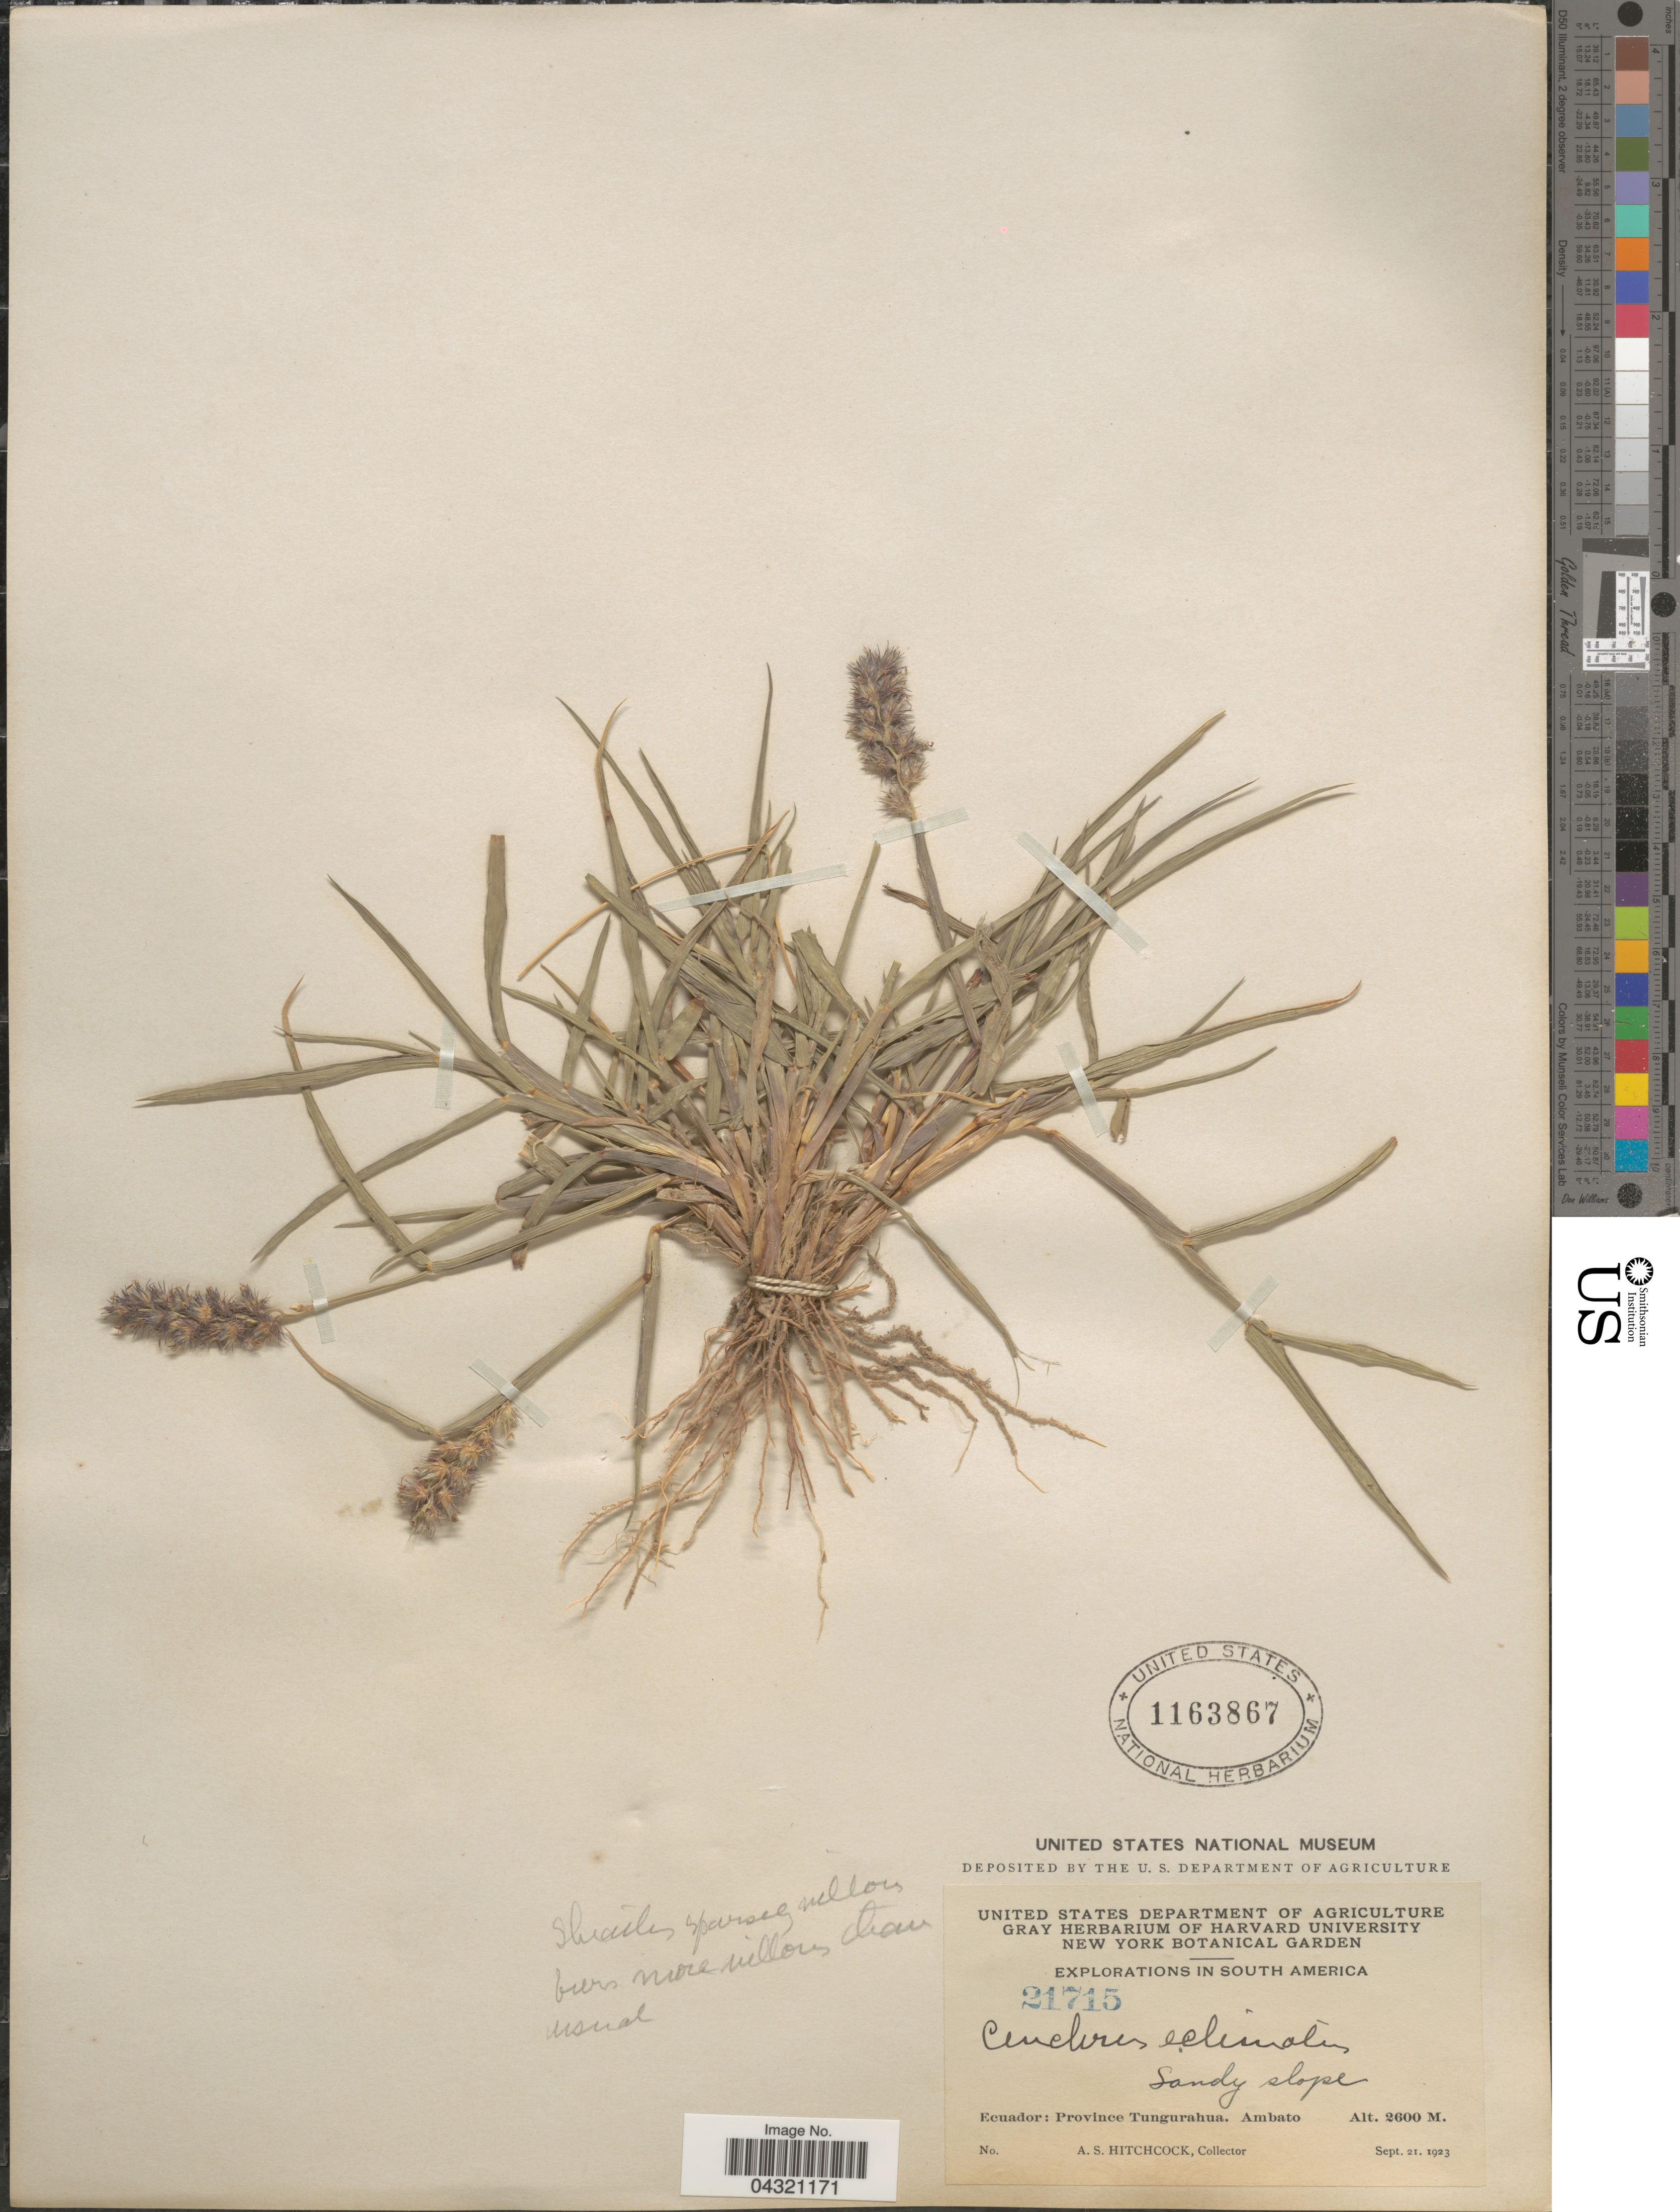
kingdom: Plantae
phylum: Tracheophyta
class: Liliopsida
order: Poales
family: Poaceae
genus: Cenchrus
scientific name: Cenchrus echinatus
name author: L.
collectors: A. S. Hitchcock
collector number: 21715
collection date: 1923-09-21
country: Ecuador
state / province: Tungurahua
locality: Explorations in South America. Ambato.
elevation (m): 2600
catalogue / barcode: US 1163867